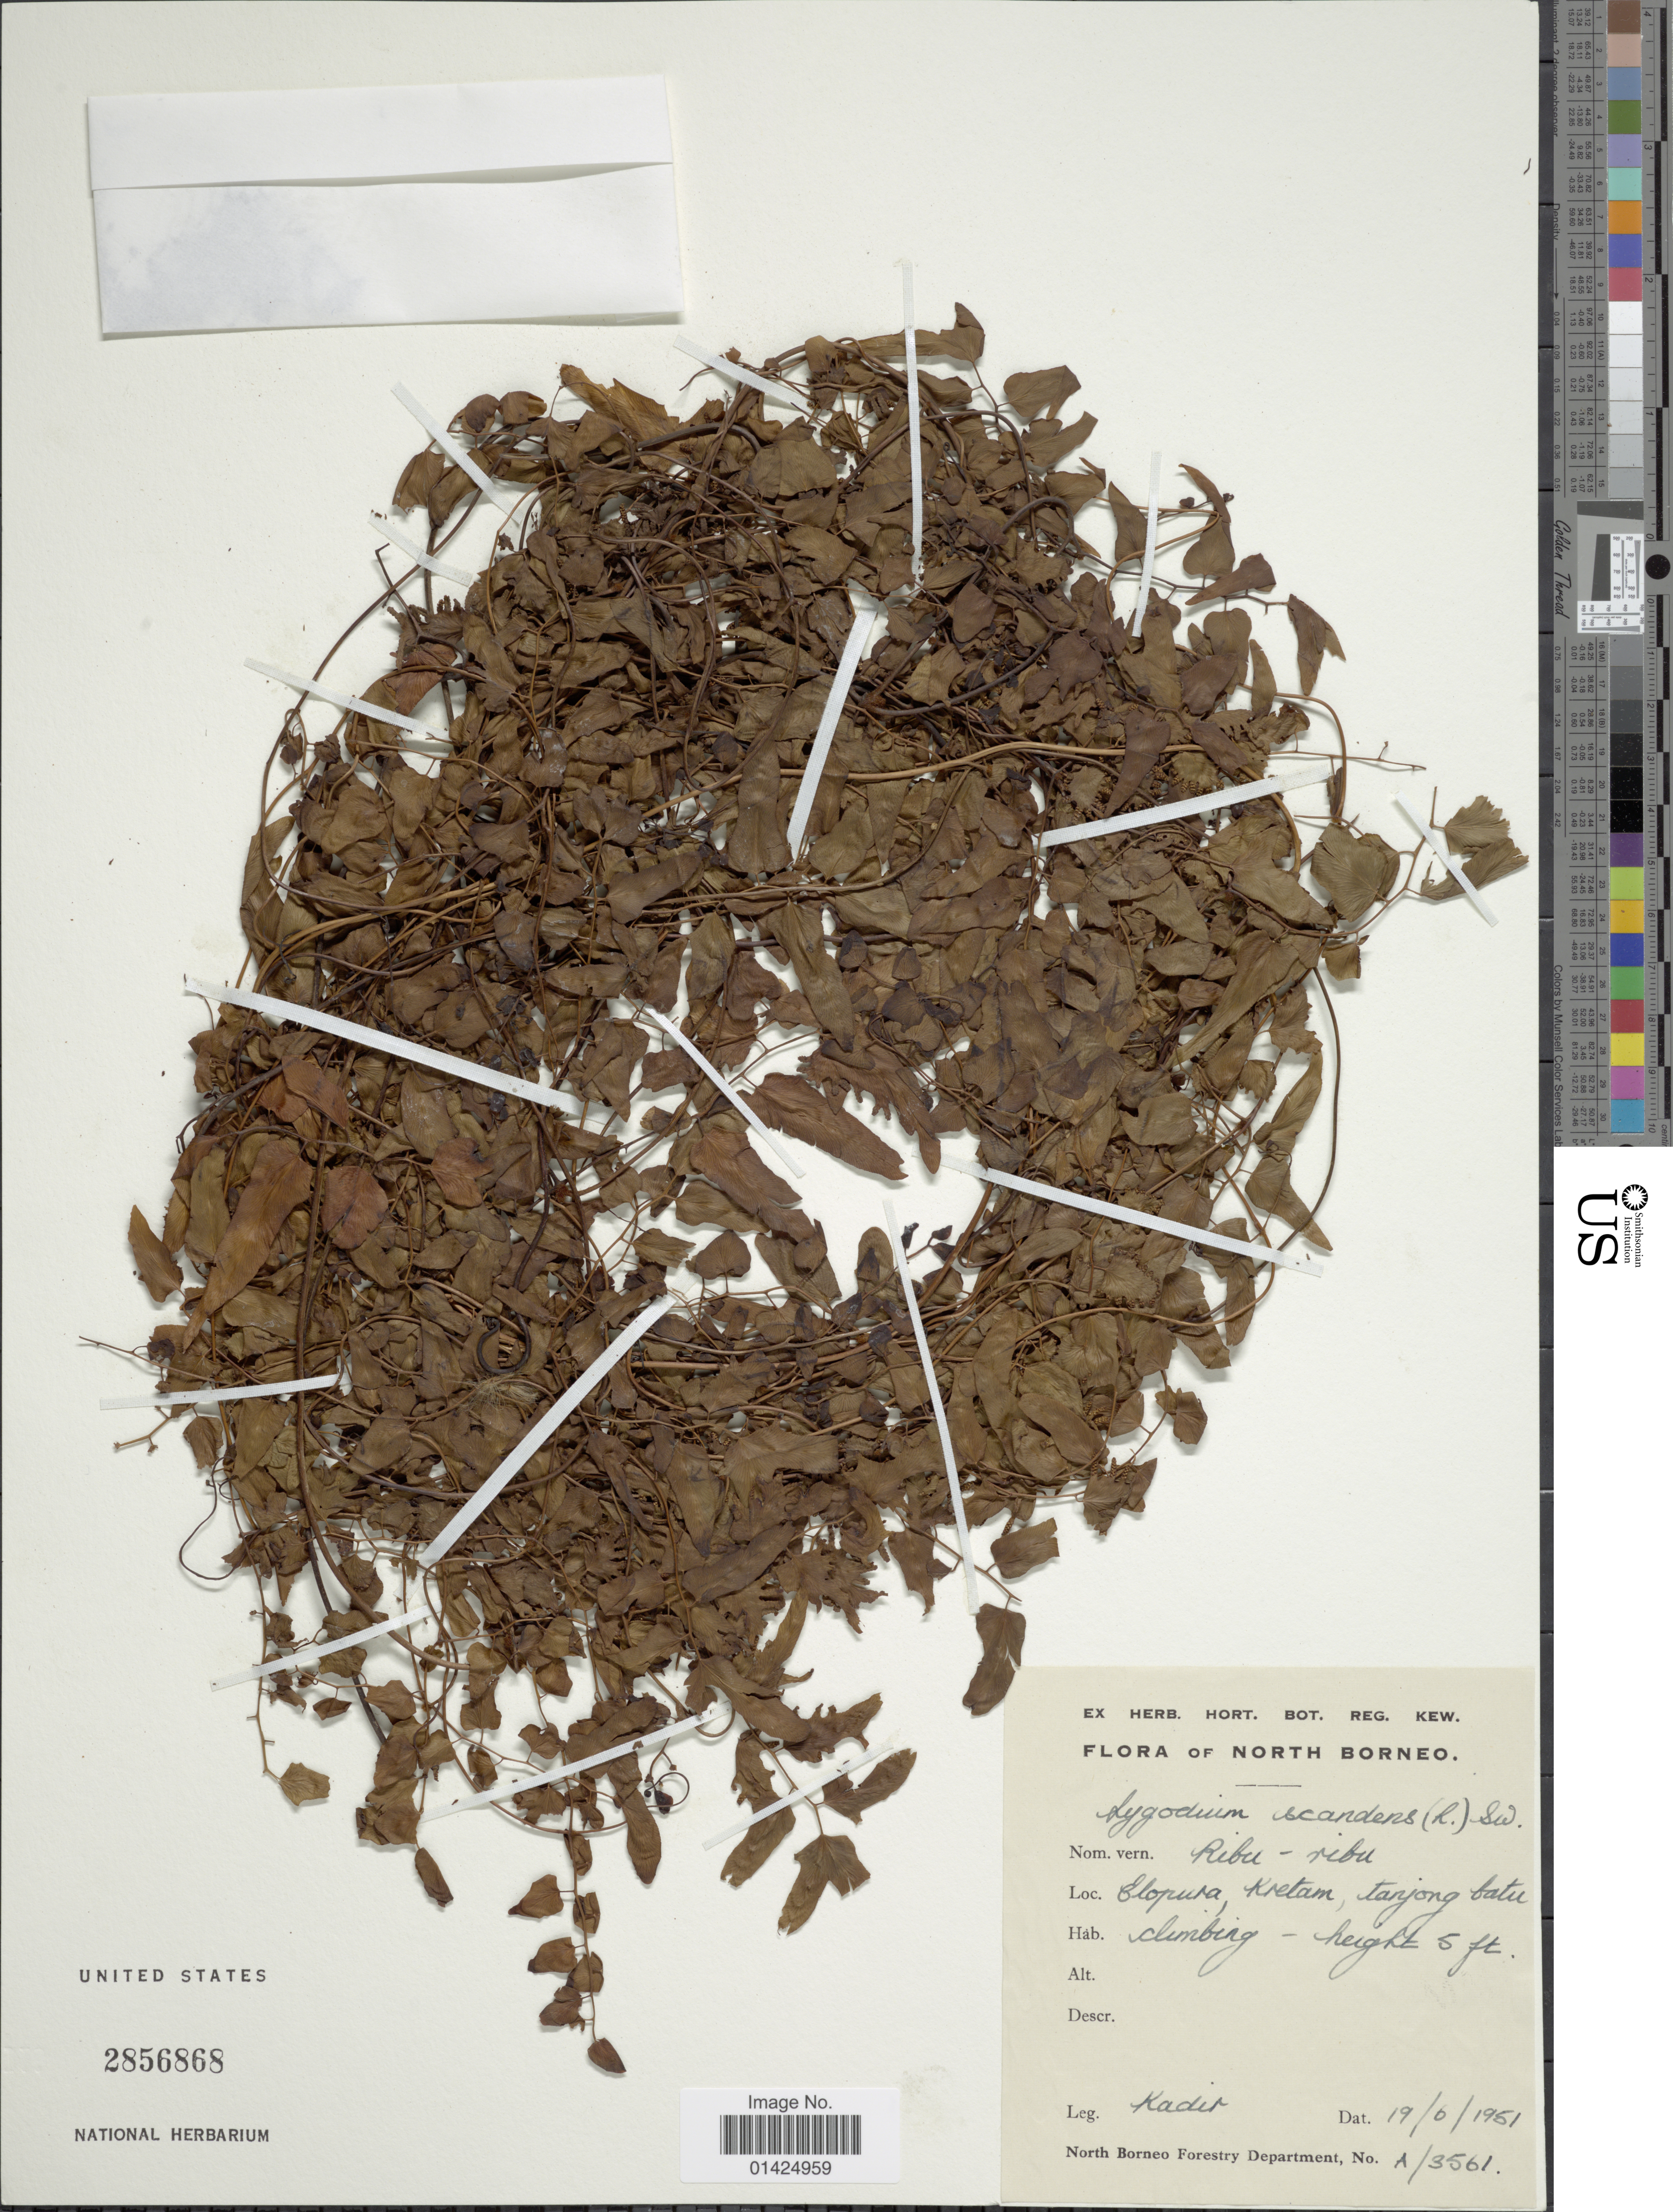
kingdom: Plantae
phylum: Tracheophyta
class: Polypodiopsida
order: Schizaeales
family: Lygodiaceae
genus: Lygodium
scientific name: Lygodium microphyllum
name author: (Cav.) R. Br.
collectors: -. Kadir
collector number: A/3561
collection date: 1951-06-19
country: Malaysia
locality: North Borneo, Elopura, Kretan, Tanjong batu. [interpreted]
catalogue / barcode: US 2856868